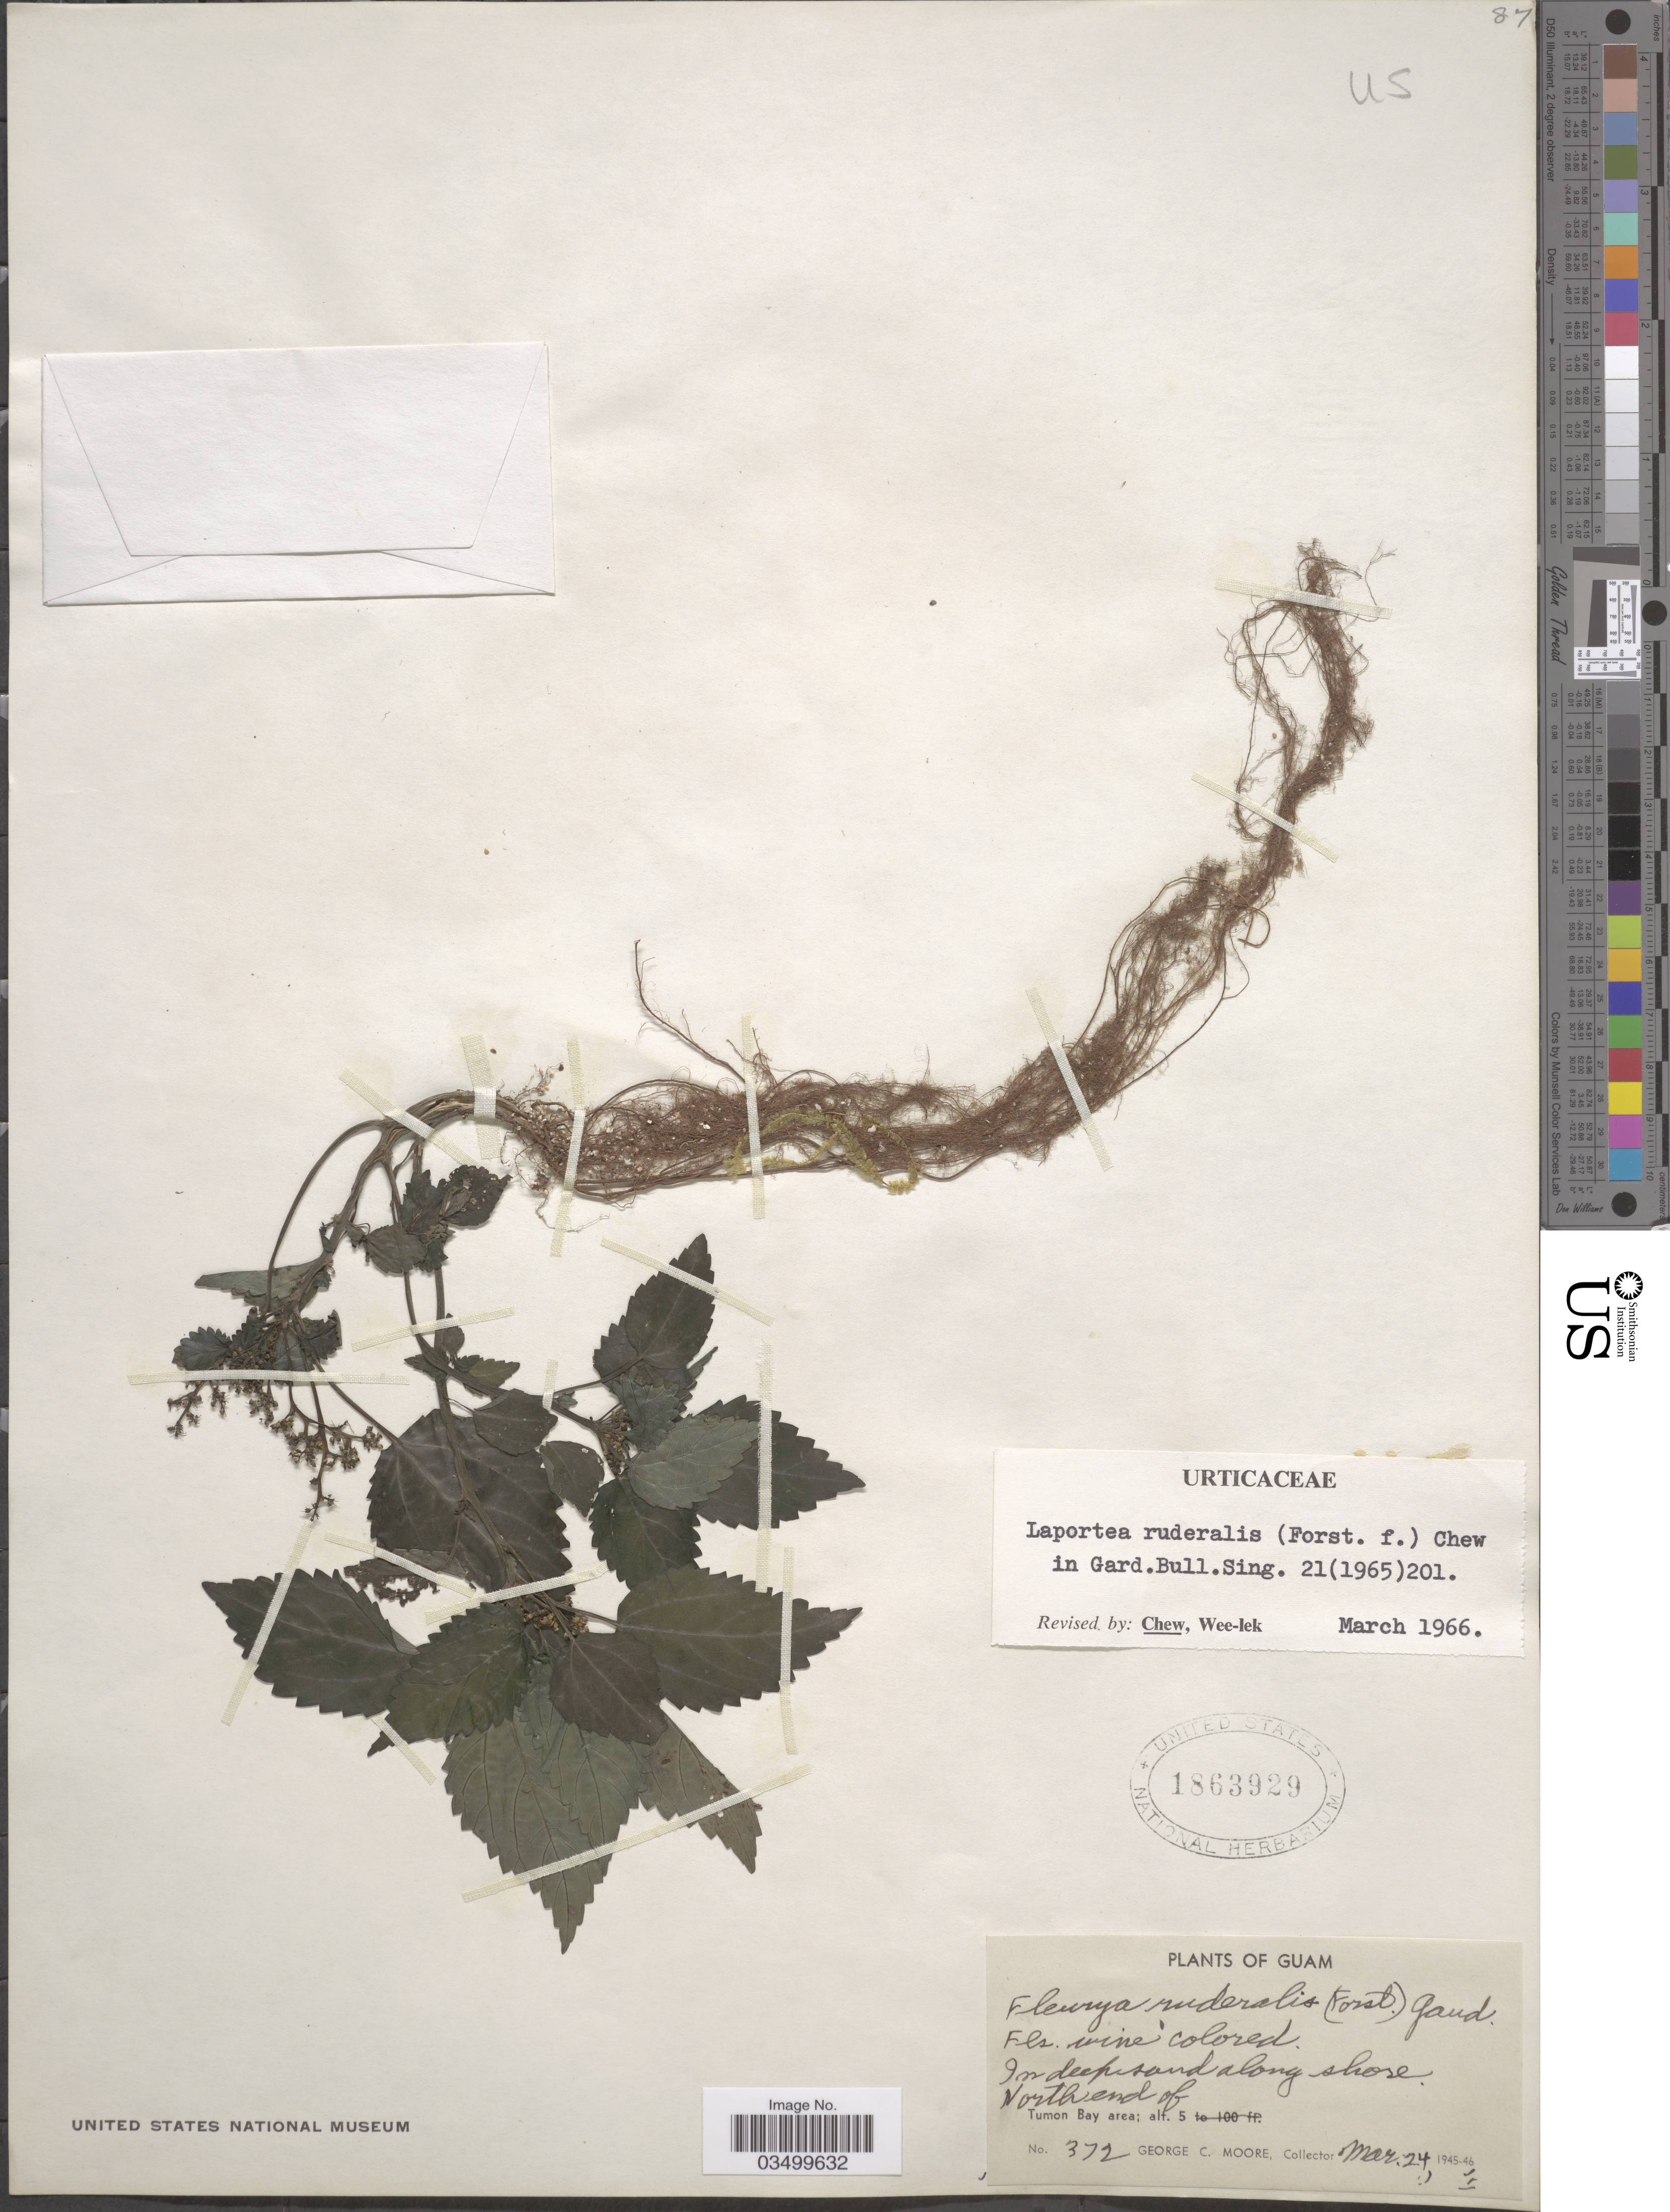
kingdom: Plantae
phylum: Tracheophyta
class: Magnoliopsida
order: Rosales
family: Urticaceae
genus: Laportea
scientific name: Laportea ruderalis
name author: (G. Forst.) Chew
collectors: G. C. Moore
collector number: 372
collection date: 1943-03-24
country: Guam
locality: In deep sand along shore North end of Tumon Bay area.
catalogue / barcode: US 1863929